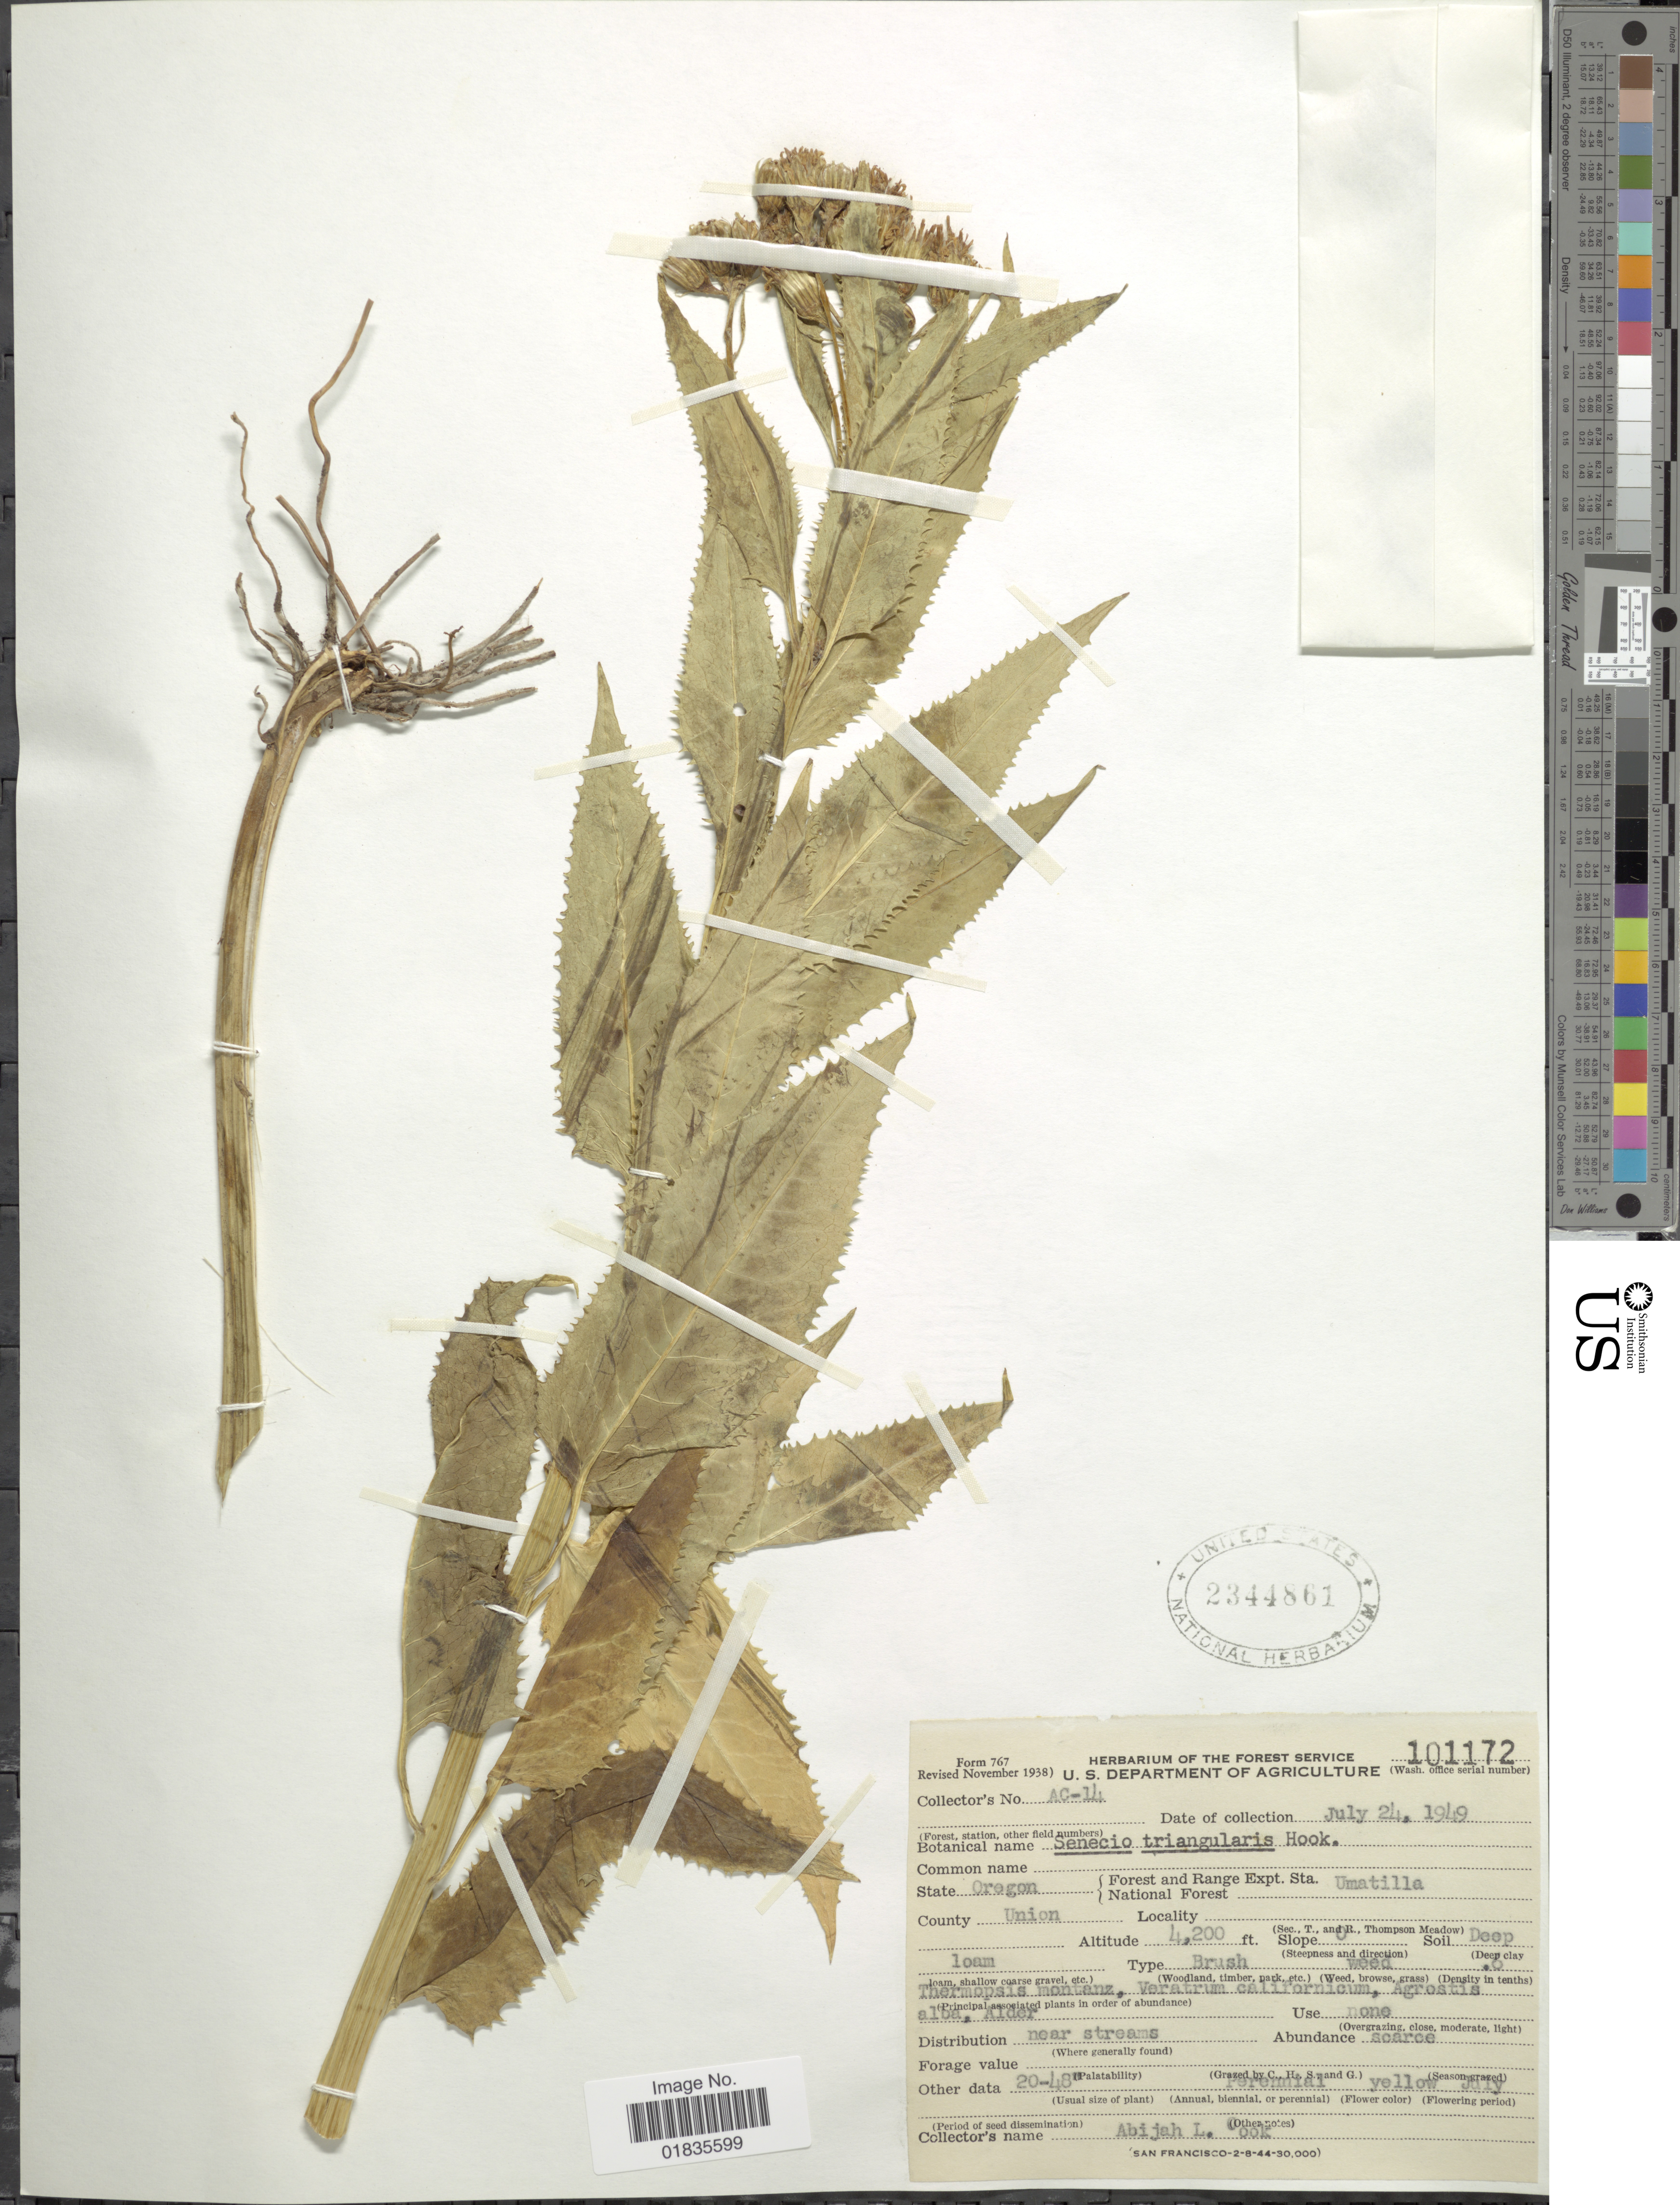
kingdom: Plantae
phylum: Tracheophyta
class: Magnoliopsida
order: Asterales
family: Asteraceae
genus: Senecio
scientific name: Senecio triangularis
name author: Hook.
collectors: A. Cook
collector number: AC-14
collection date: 1949-07-24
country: United States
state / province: Oregon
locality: Umatilla, County Union.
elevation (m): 1280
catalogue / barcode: US 2344861